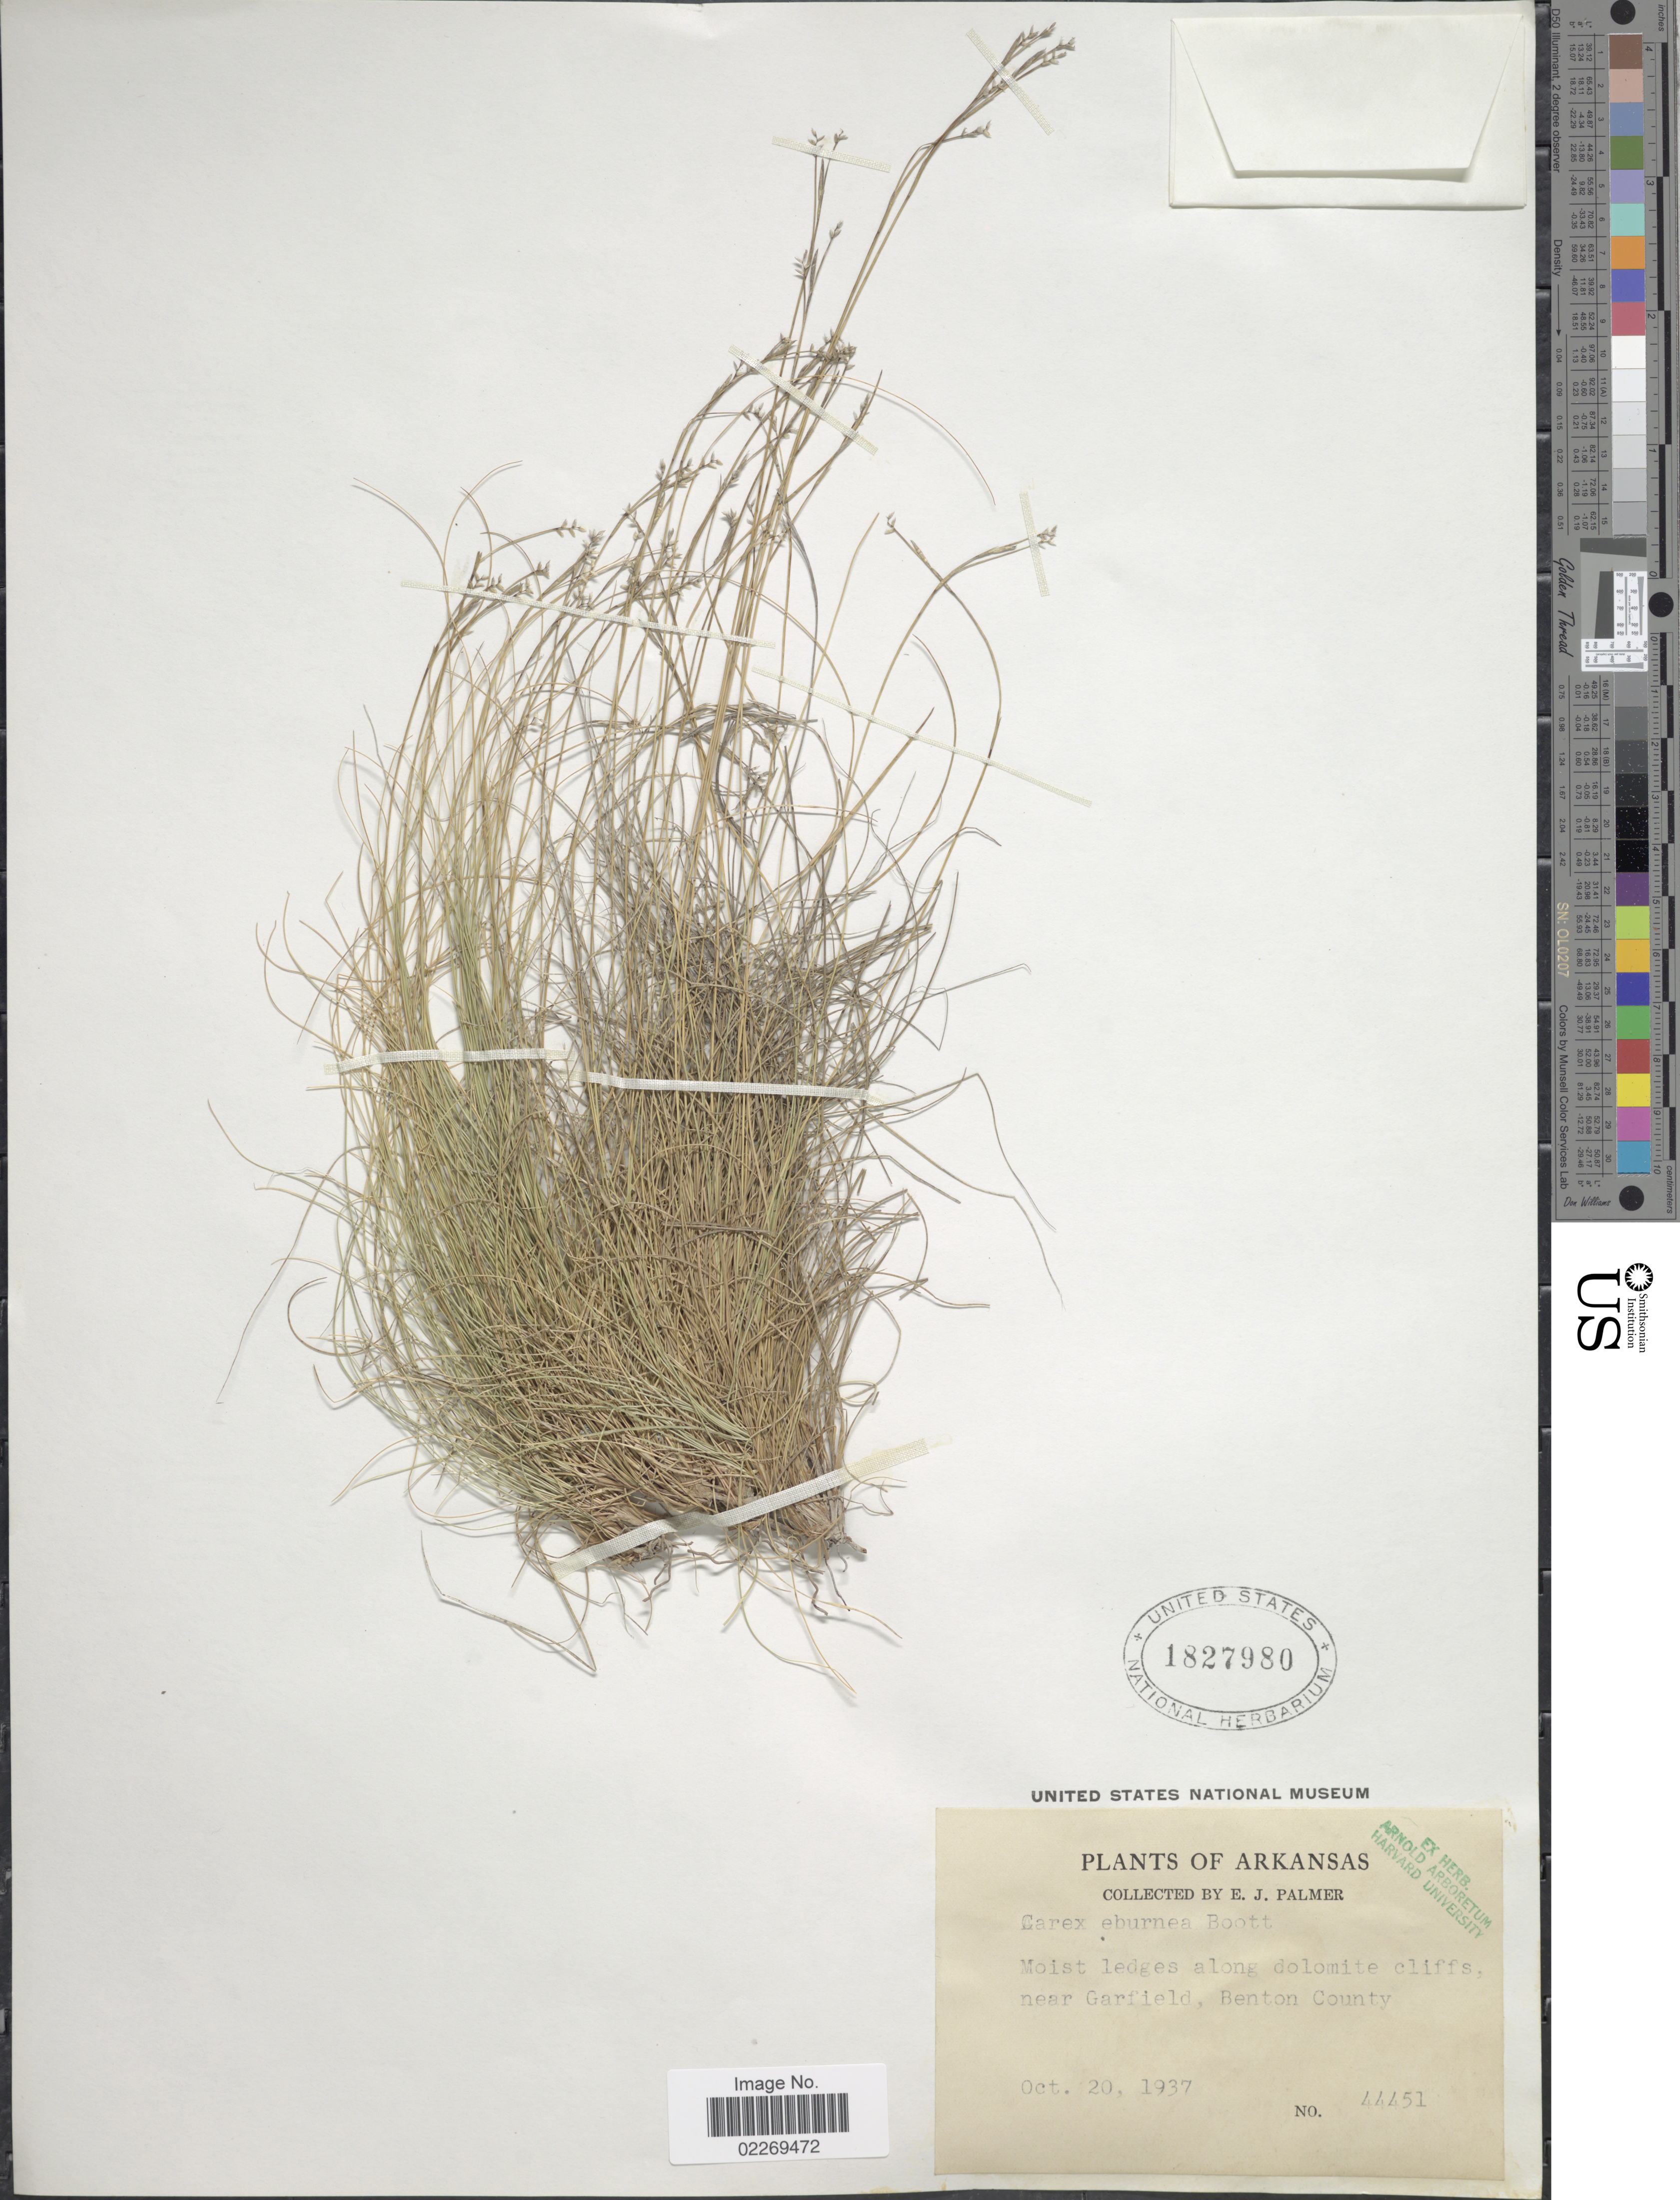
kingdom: Plantae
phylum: Tracheophyta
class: Liliopsida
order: Poales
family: Cyperaceae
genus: Carex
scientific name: Carex eburnea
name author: Boott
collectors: E. J. Palmer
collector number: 44451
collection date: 1937-10-20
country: United States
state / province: Arkansas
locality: Along dolomite cliffs, near Garfield, Benton County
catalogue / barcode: US 1827980